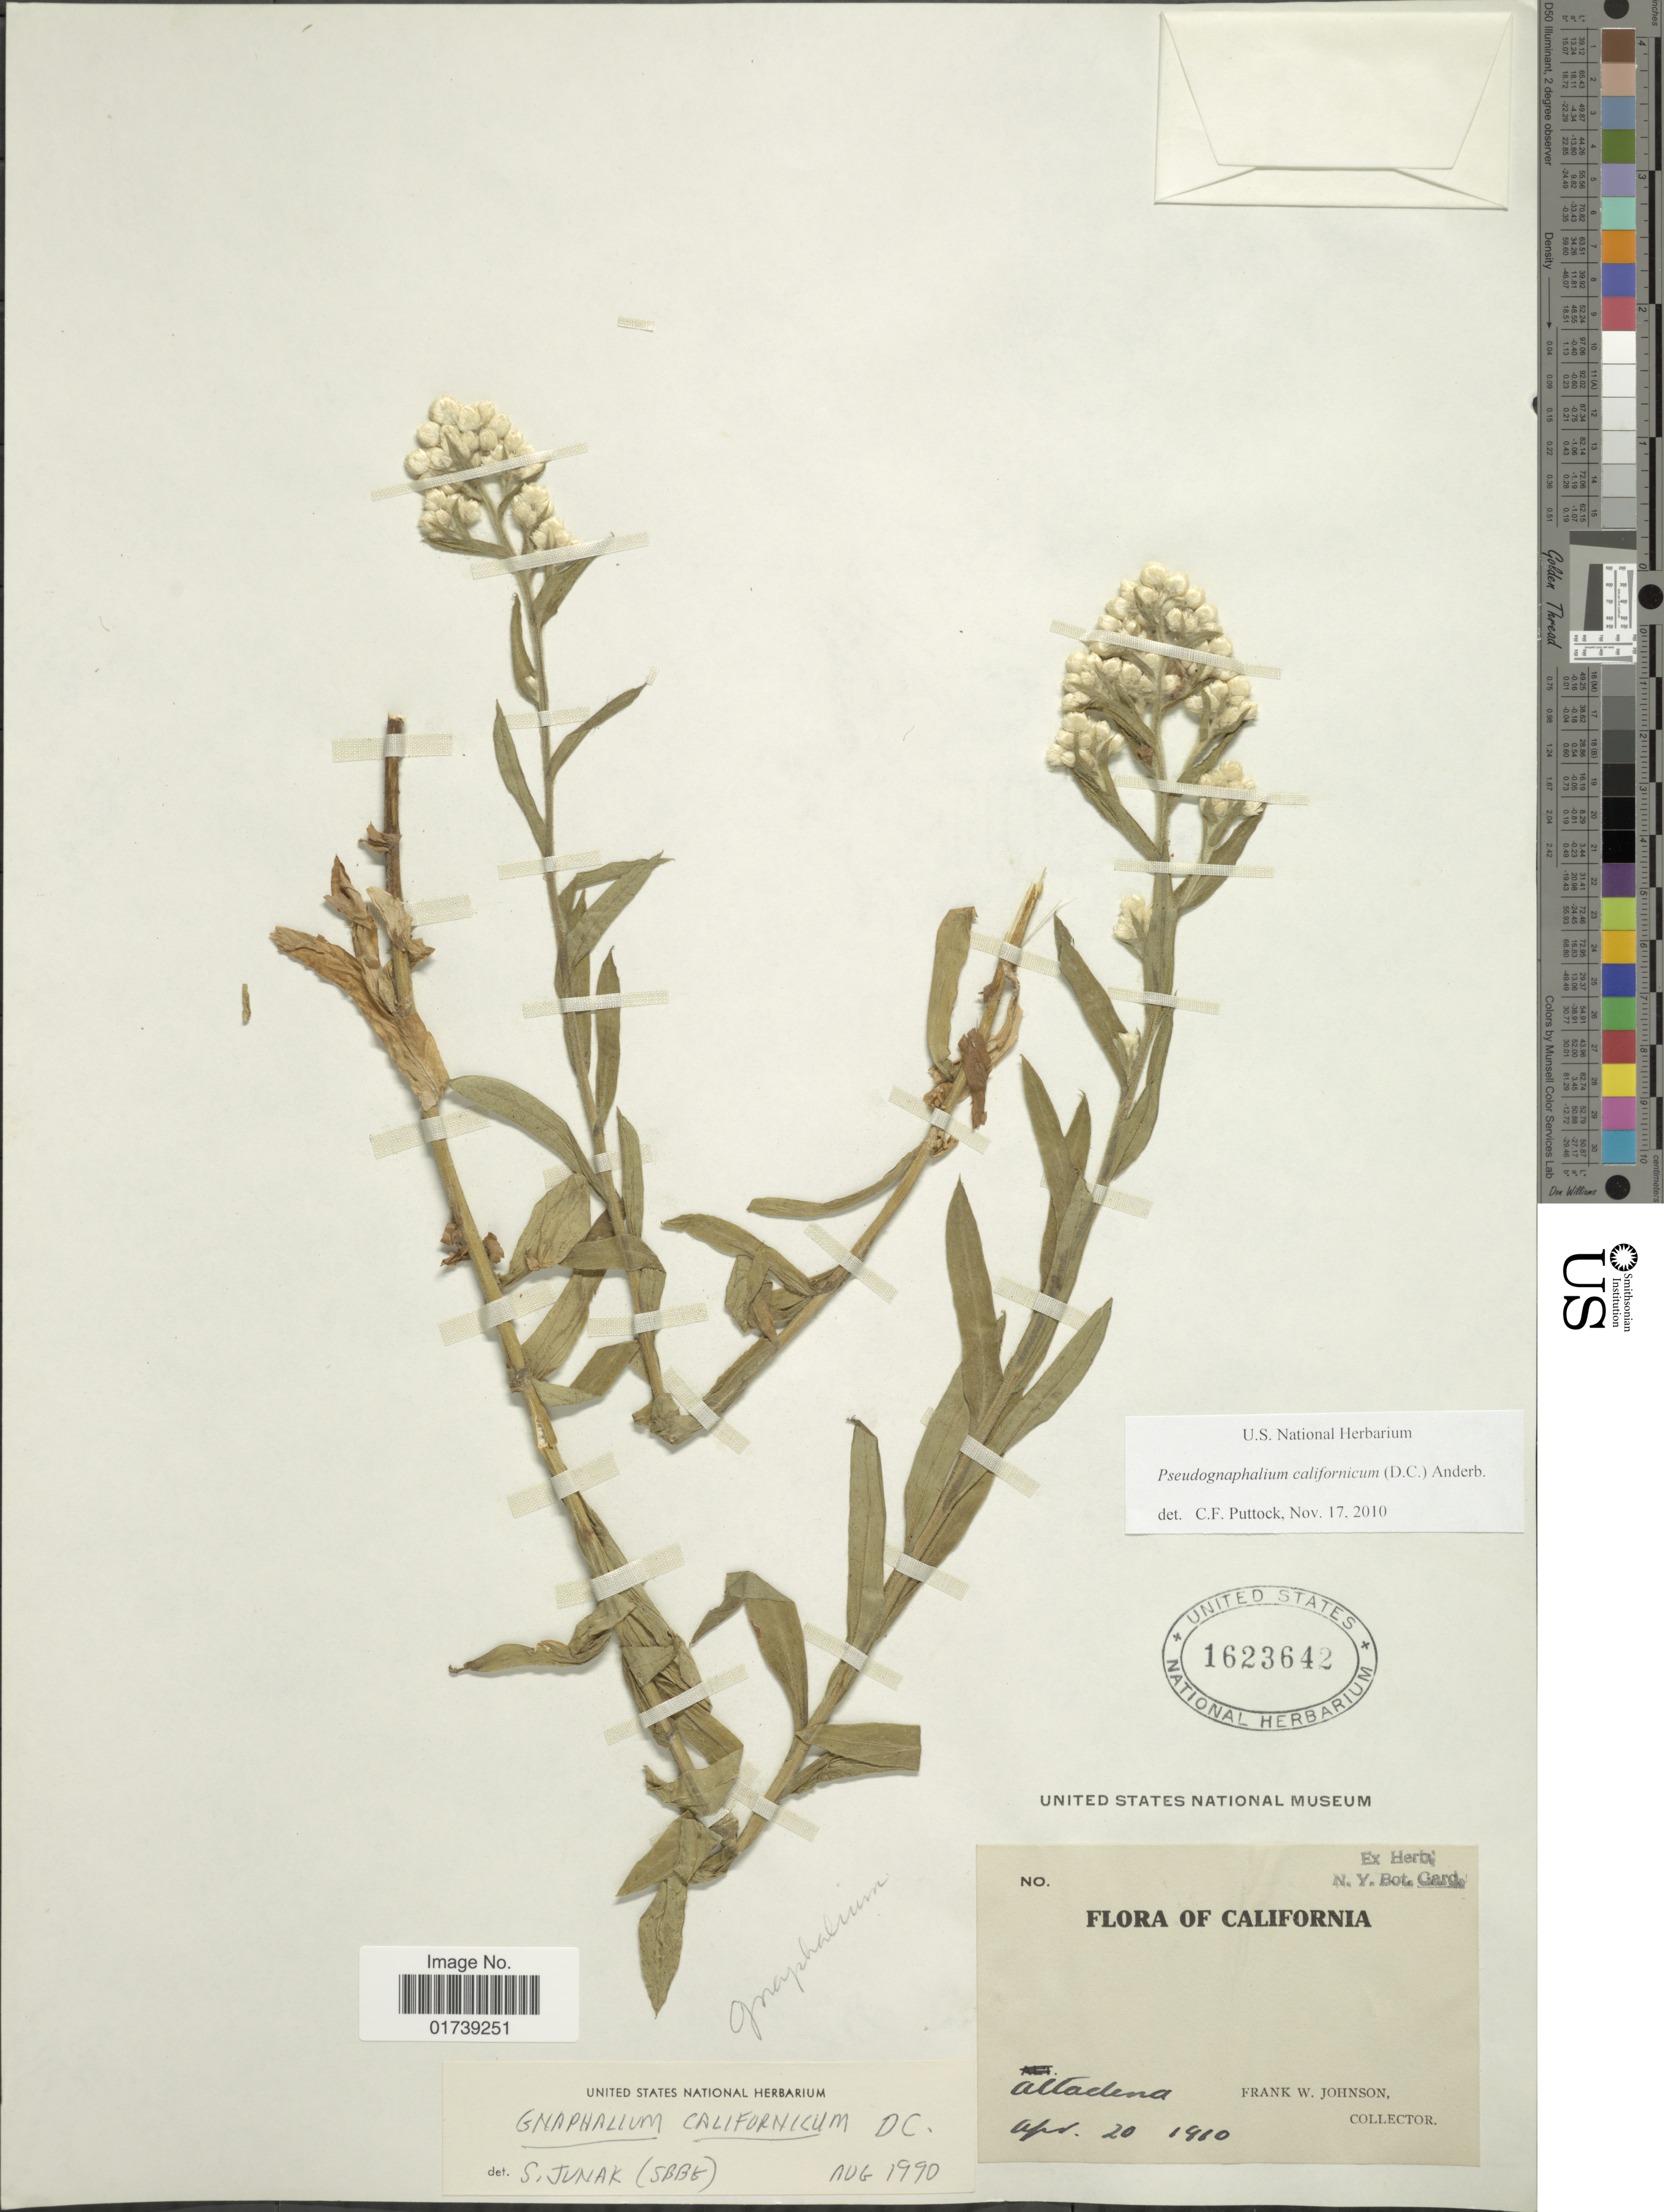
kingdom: Plantae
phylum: Tracheophyta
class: Magnoliopsida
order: Asterales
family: Asteraceae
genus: Pseudognaphalium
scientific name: Pseudognaphalium californicum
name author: (DC.) Anderb.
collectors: F. W. Johnson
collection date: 1910-04-20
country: United States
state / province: California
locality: Altadena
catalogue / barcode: US 1623642